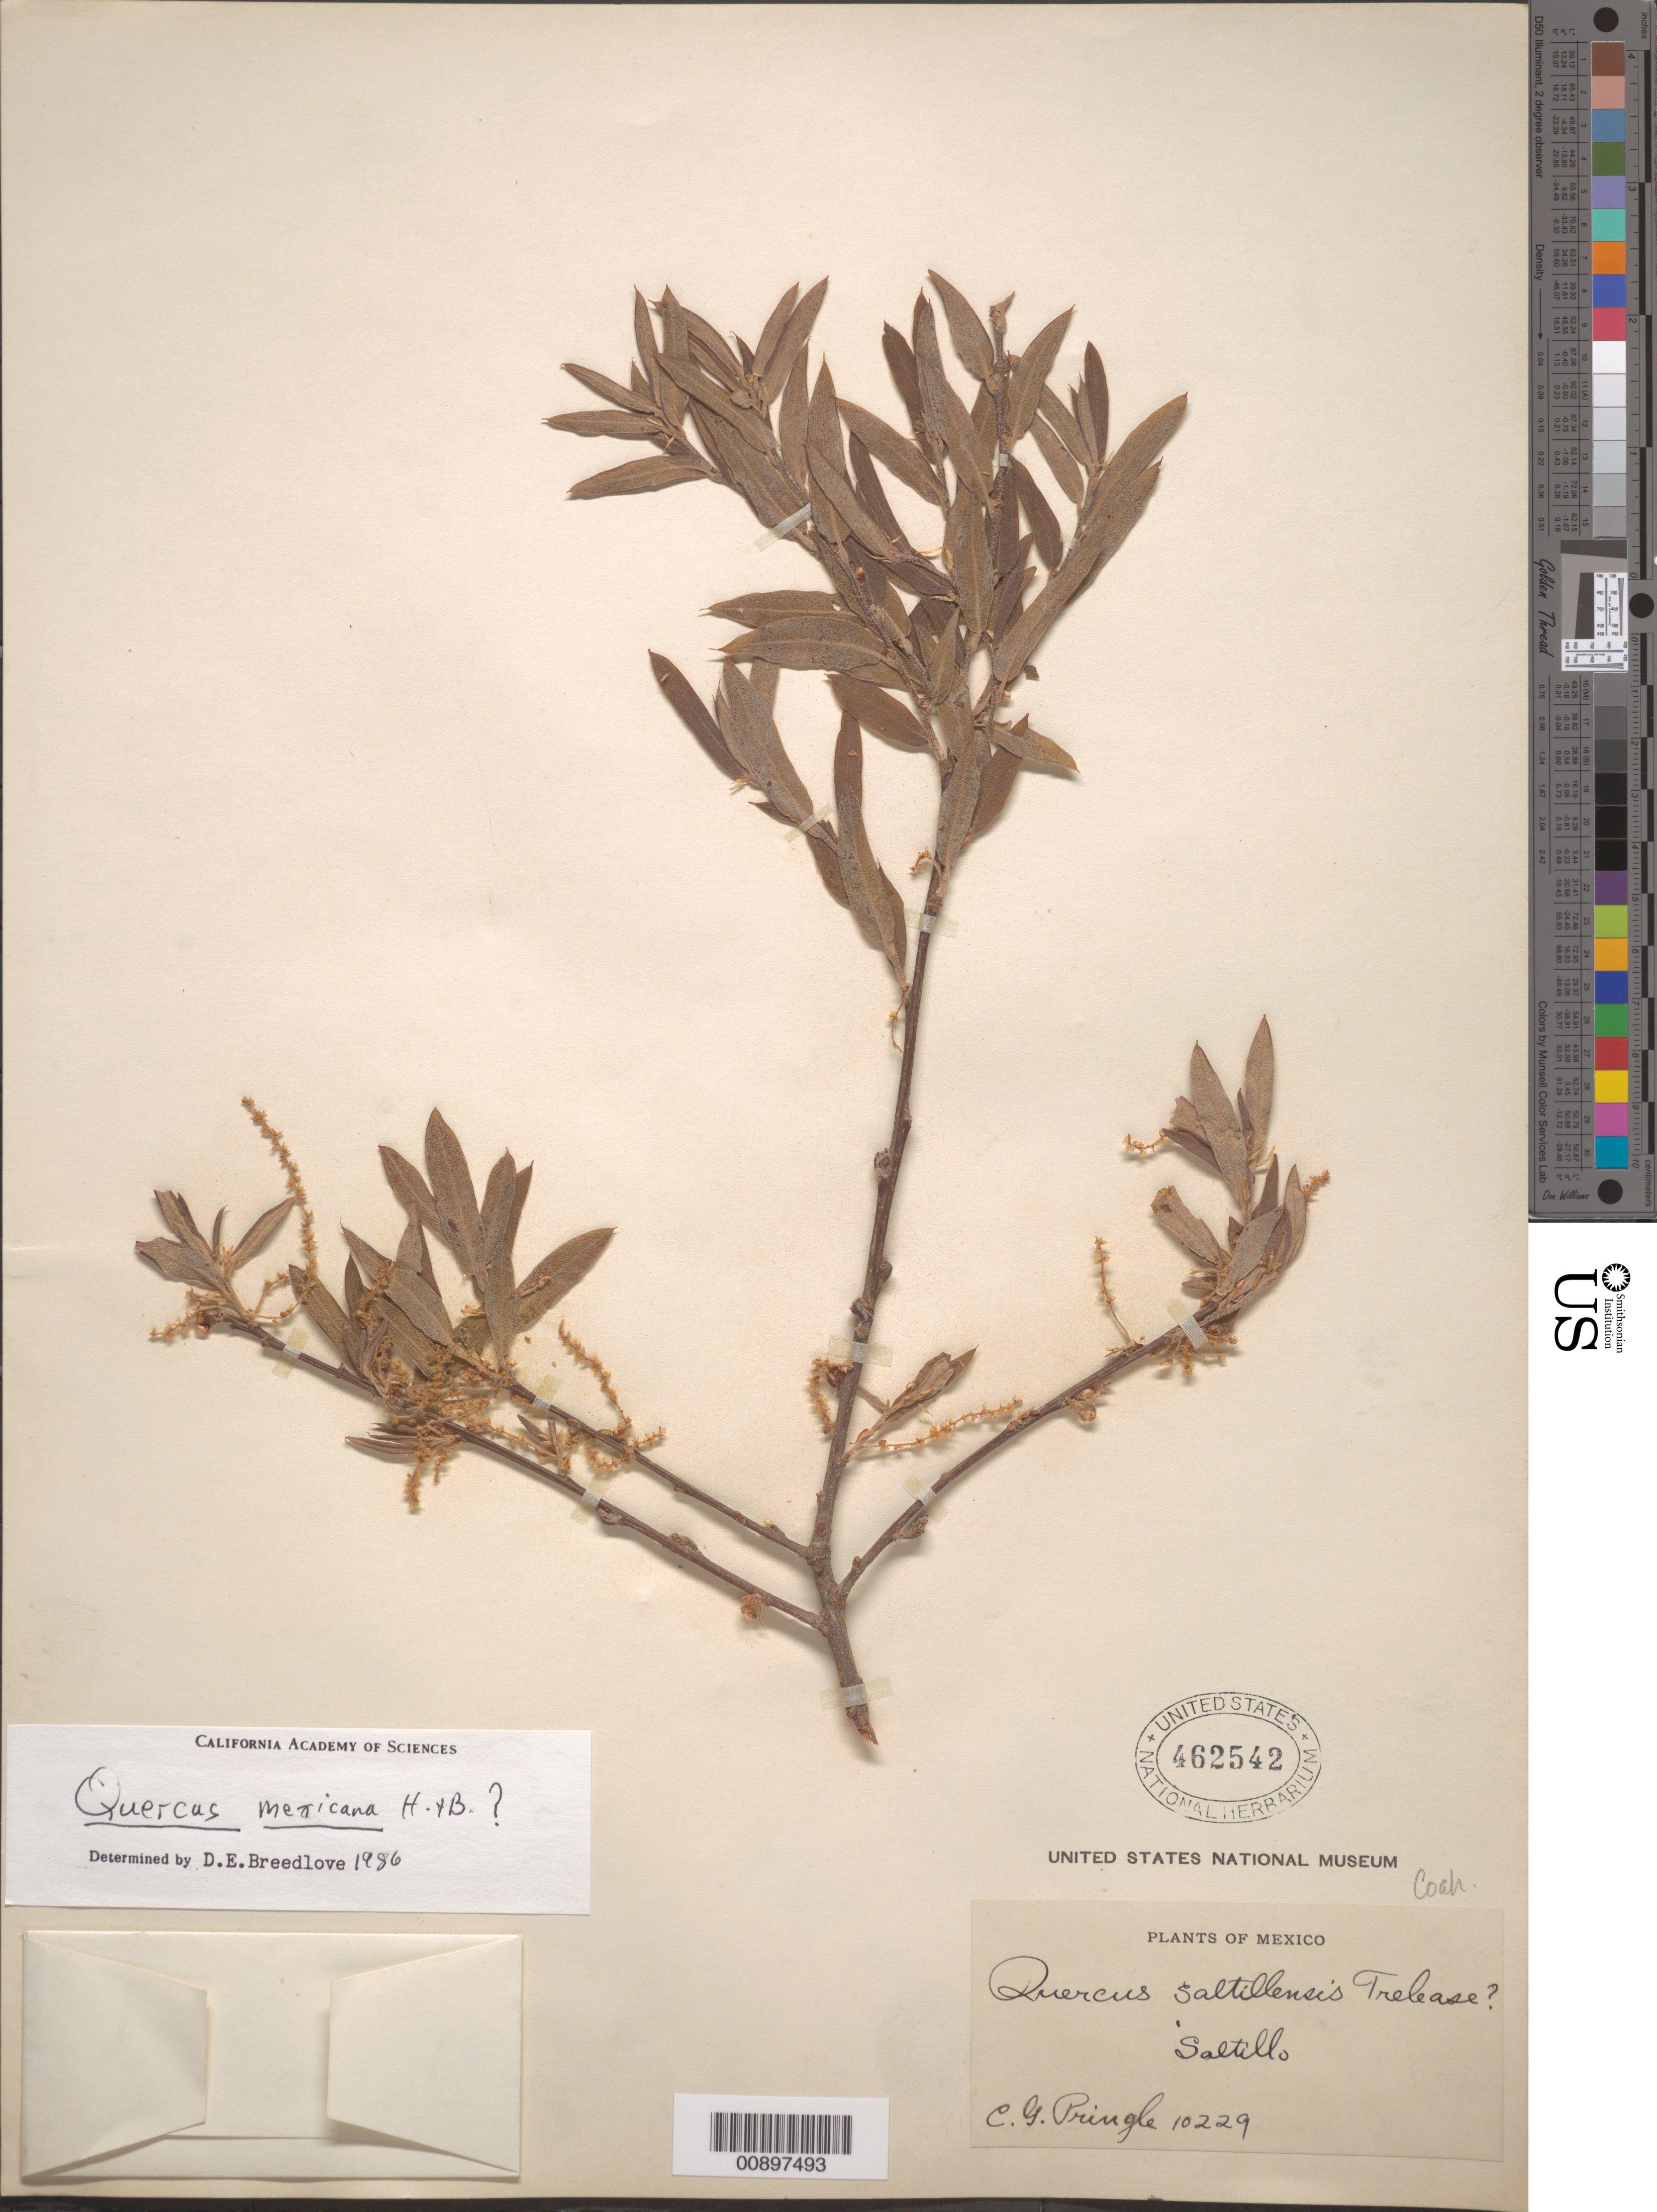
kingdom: Plantae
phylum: Tracheophyta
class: Magnoliopsida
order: Fagales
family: Fagaceae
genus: Quercus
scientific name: Quercus mexicana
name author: Humb. & Bonpl.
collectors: C. G. Pringle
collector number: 10229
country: Mexico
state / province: Coahuila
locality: Saltillo, Coahuila.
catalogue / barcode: US 462542